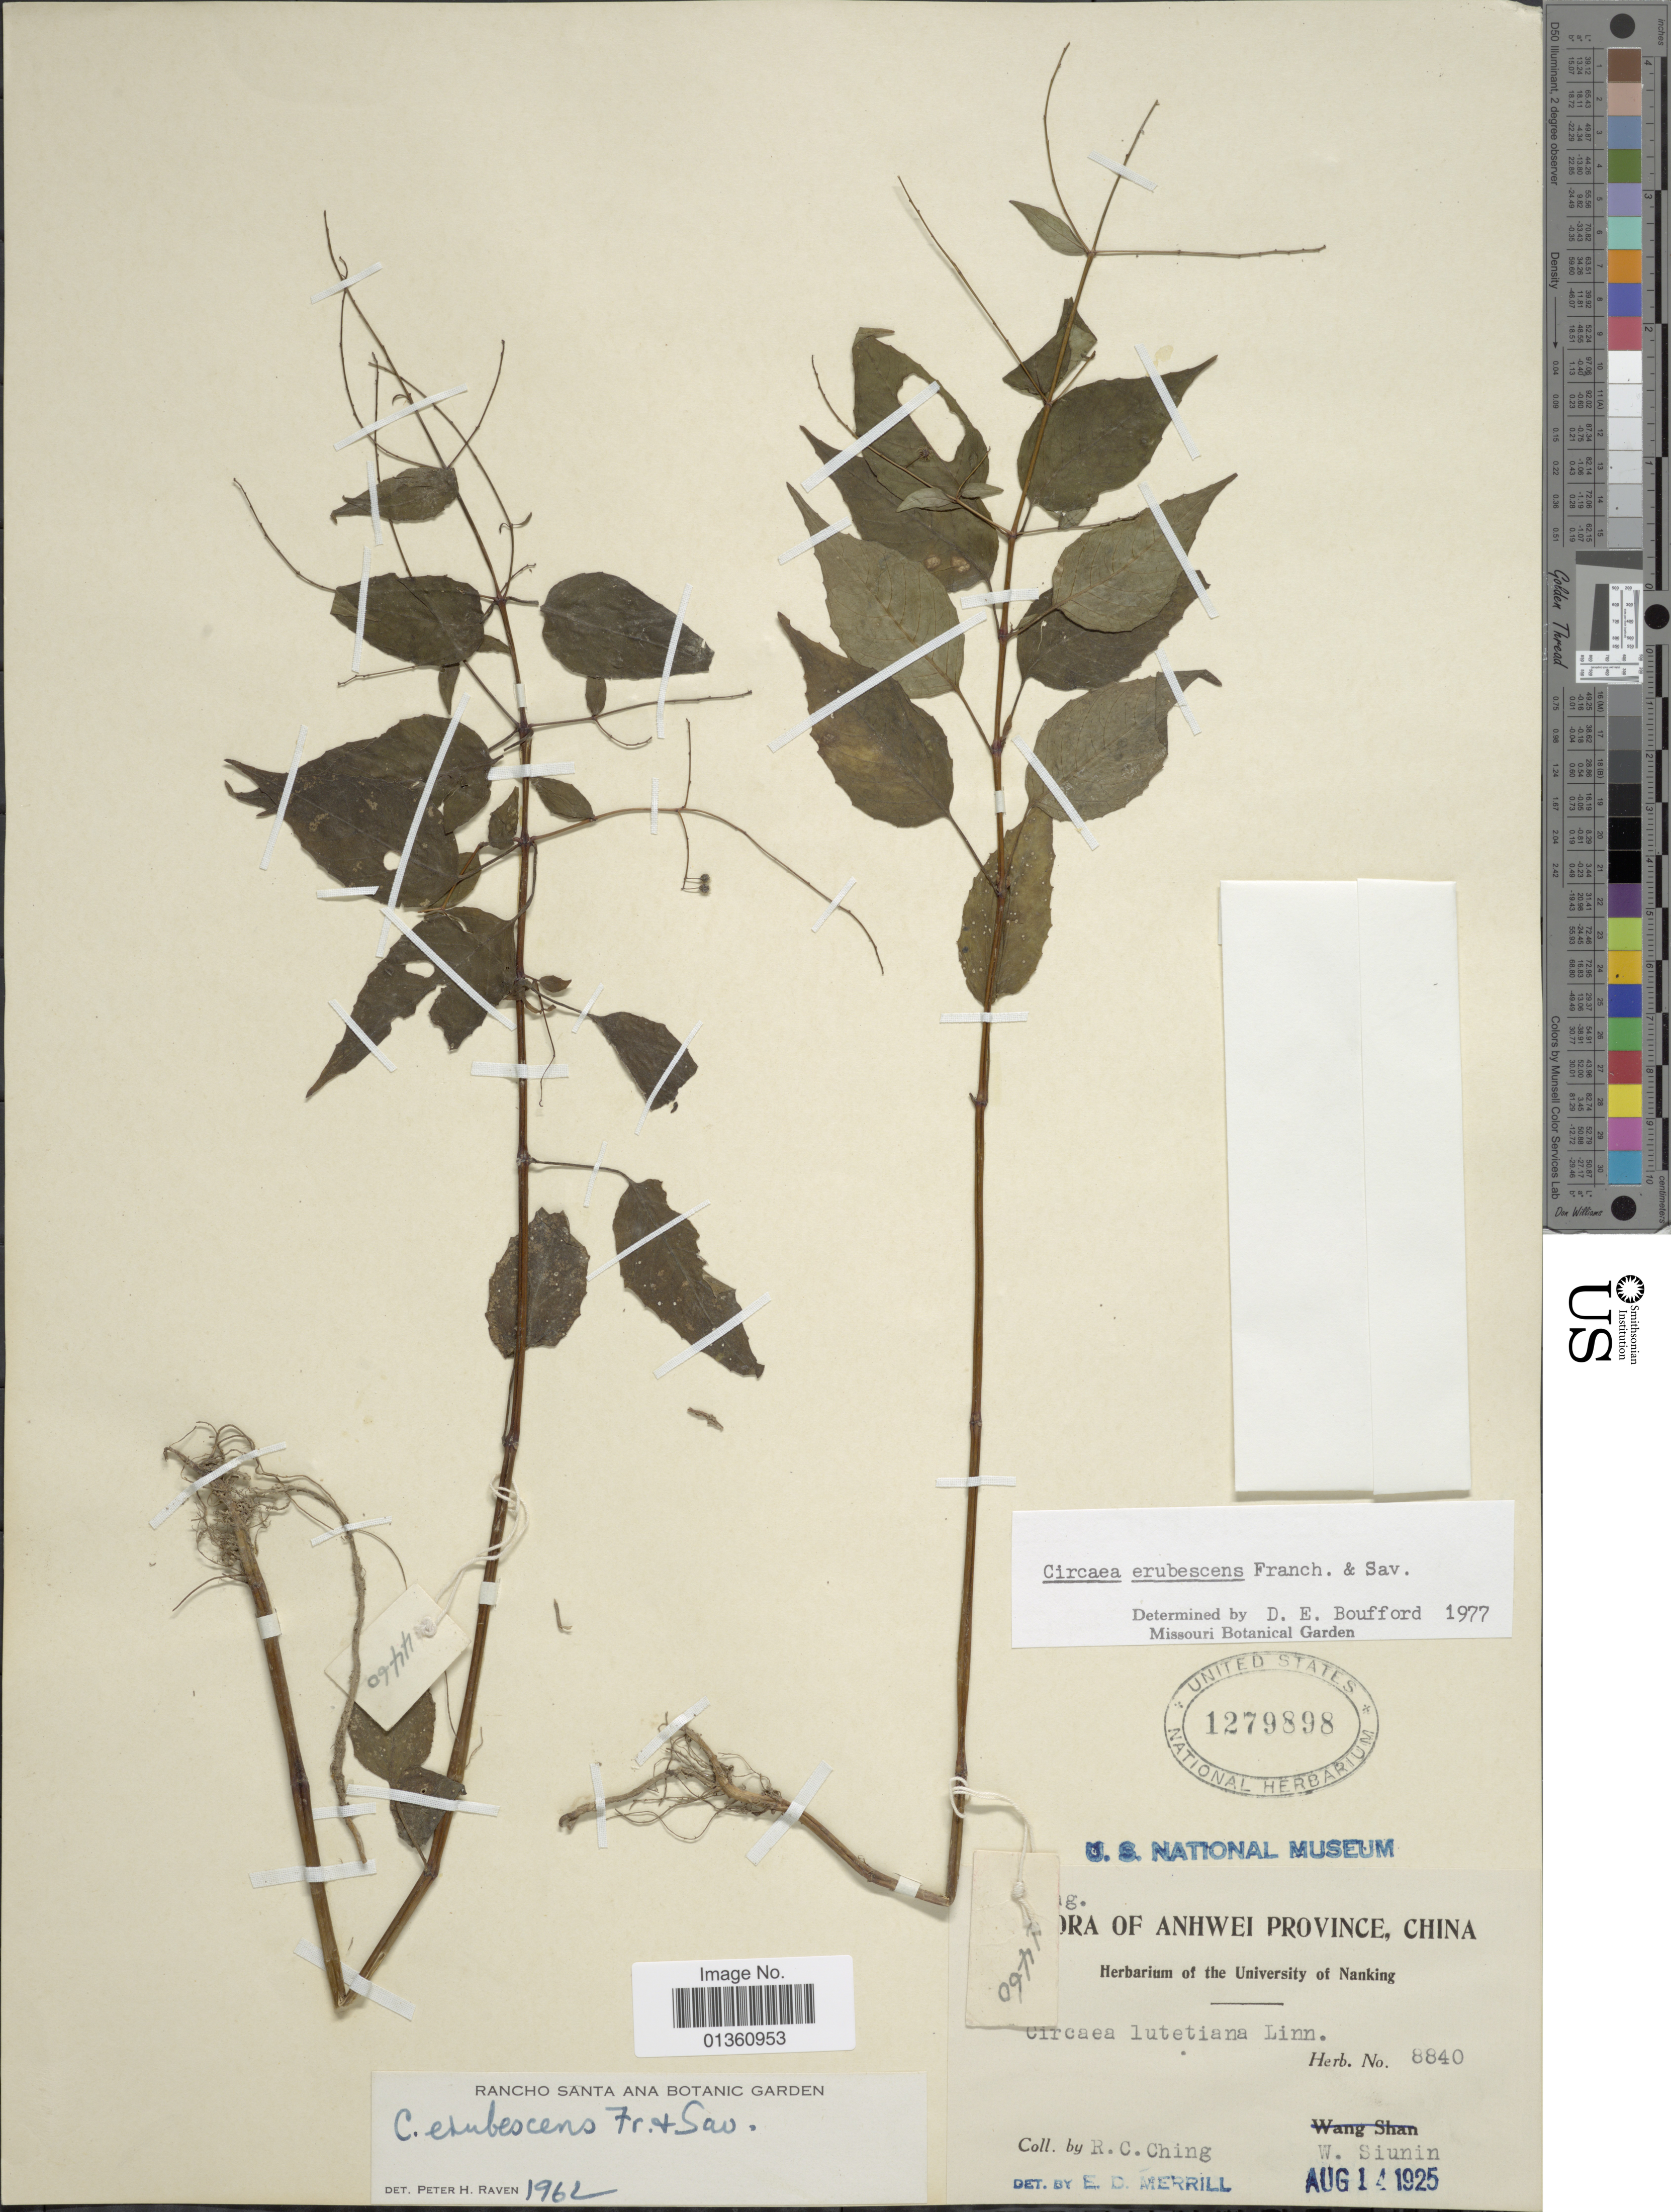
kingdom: Plantae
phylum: Tracheophyta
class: Magnoliopsida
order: Myrtales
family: Onagraceae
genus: Circaea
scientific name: Circaea erubescens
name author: Franch. & Sav.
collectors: R. C. Ching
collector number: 8840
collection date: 1925-08-14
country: China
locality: Anhwei Province. W. Siunin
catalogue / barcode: US 1279898